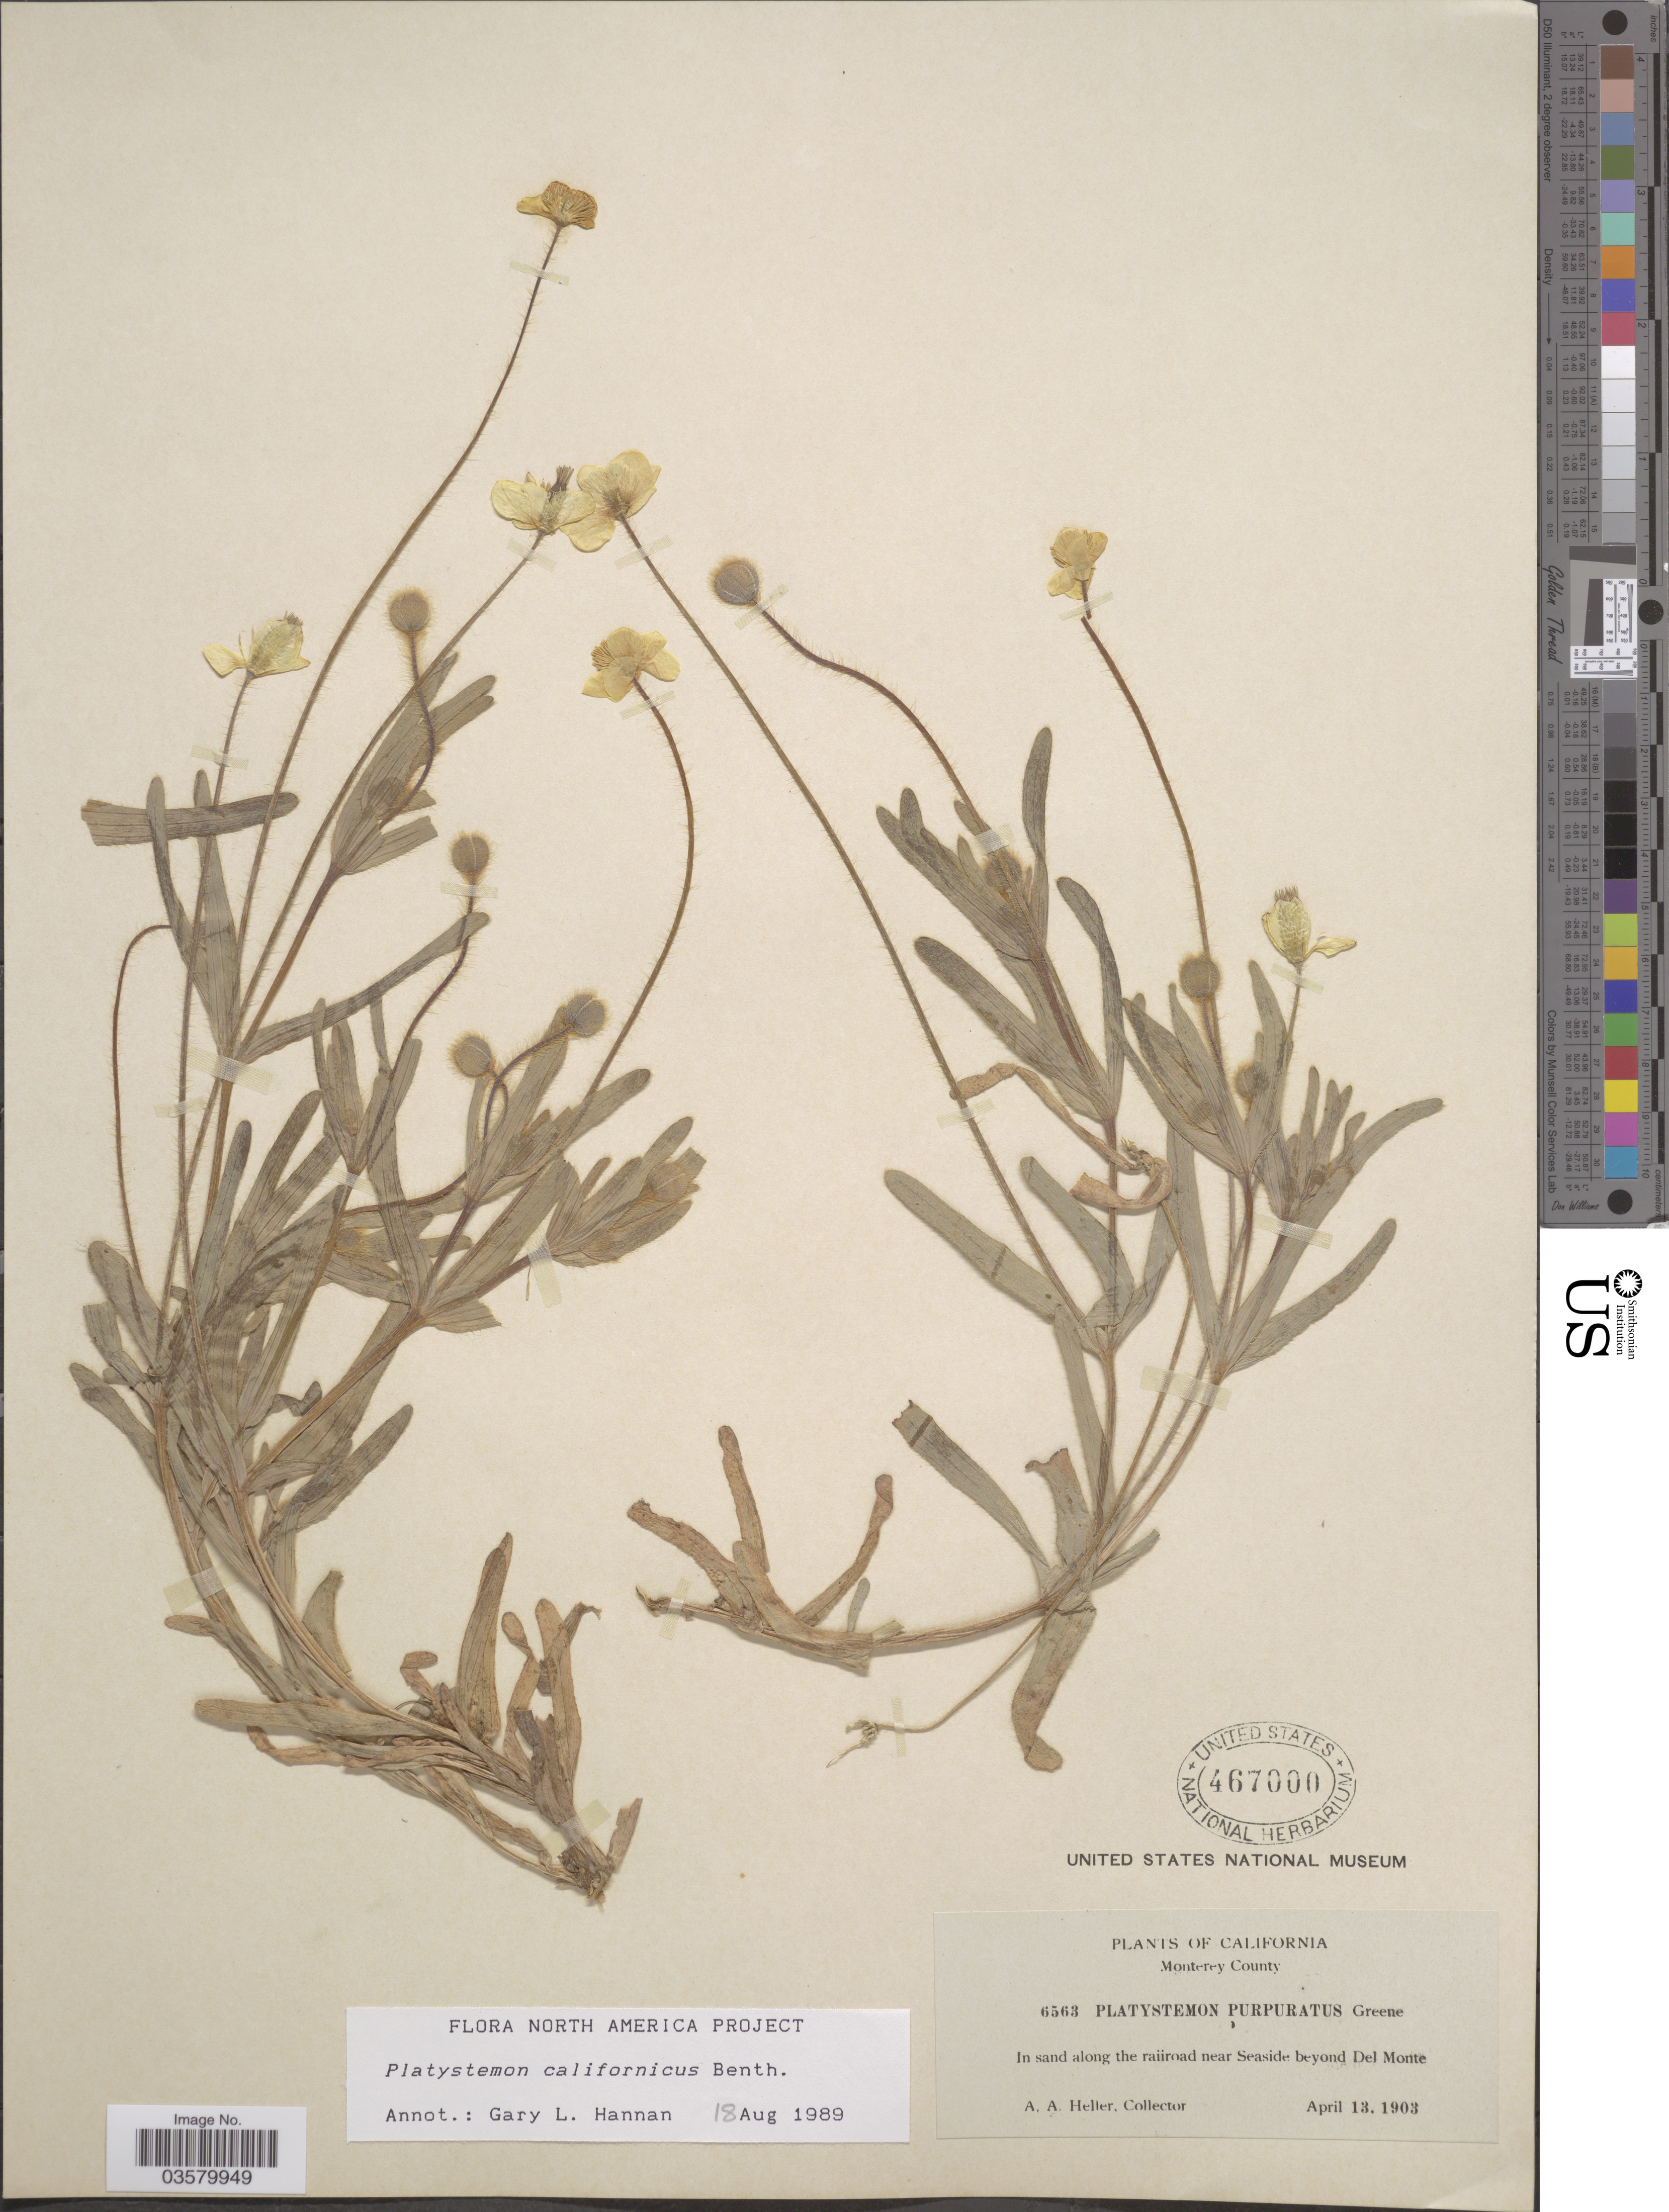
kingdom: Plantae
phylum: Tracheophyta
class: Magnoliopsida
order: Ranunculales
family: Papaveraceae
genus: Platystemon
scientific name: Platystemon californicus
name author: Benth.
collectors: A. A. Heller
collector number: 6563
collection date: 1903-04-13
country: United States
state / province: California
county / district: Monterey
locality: Monterey County. In sand along the raiiroad near Seaside beyond Del Monte.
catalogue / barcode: US 467000